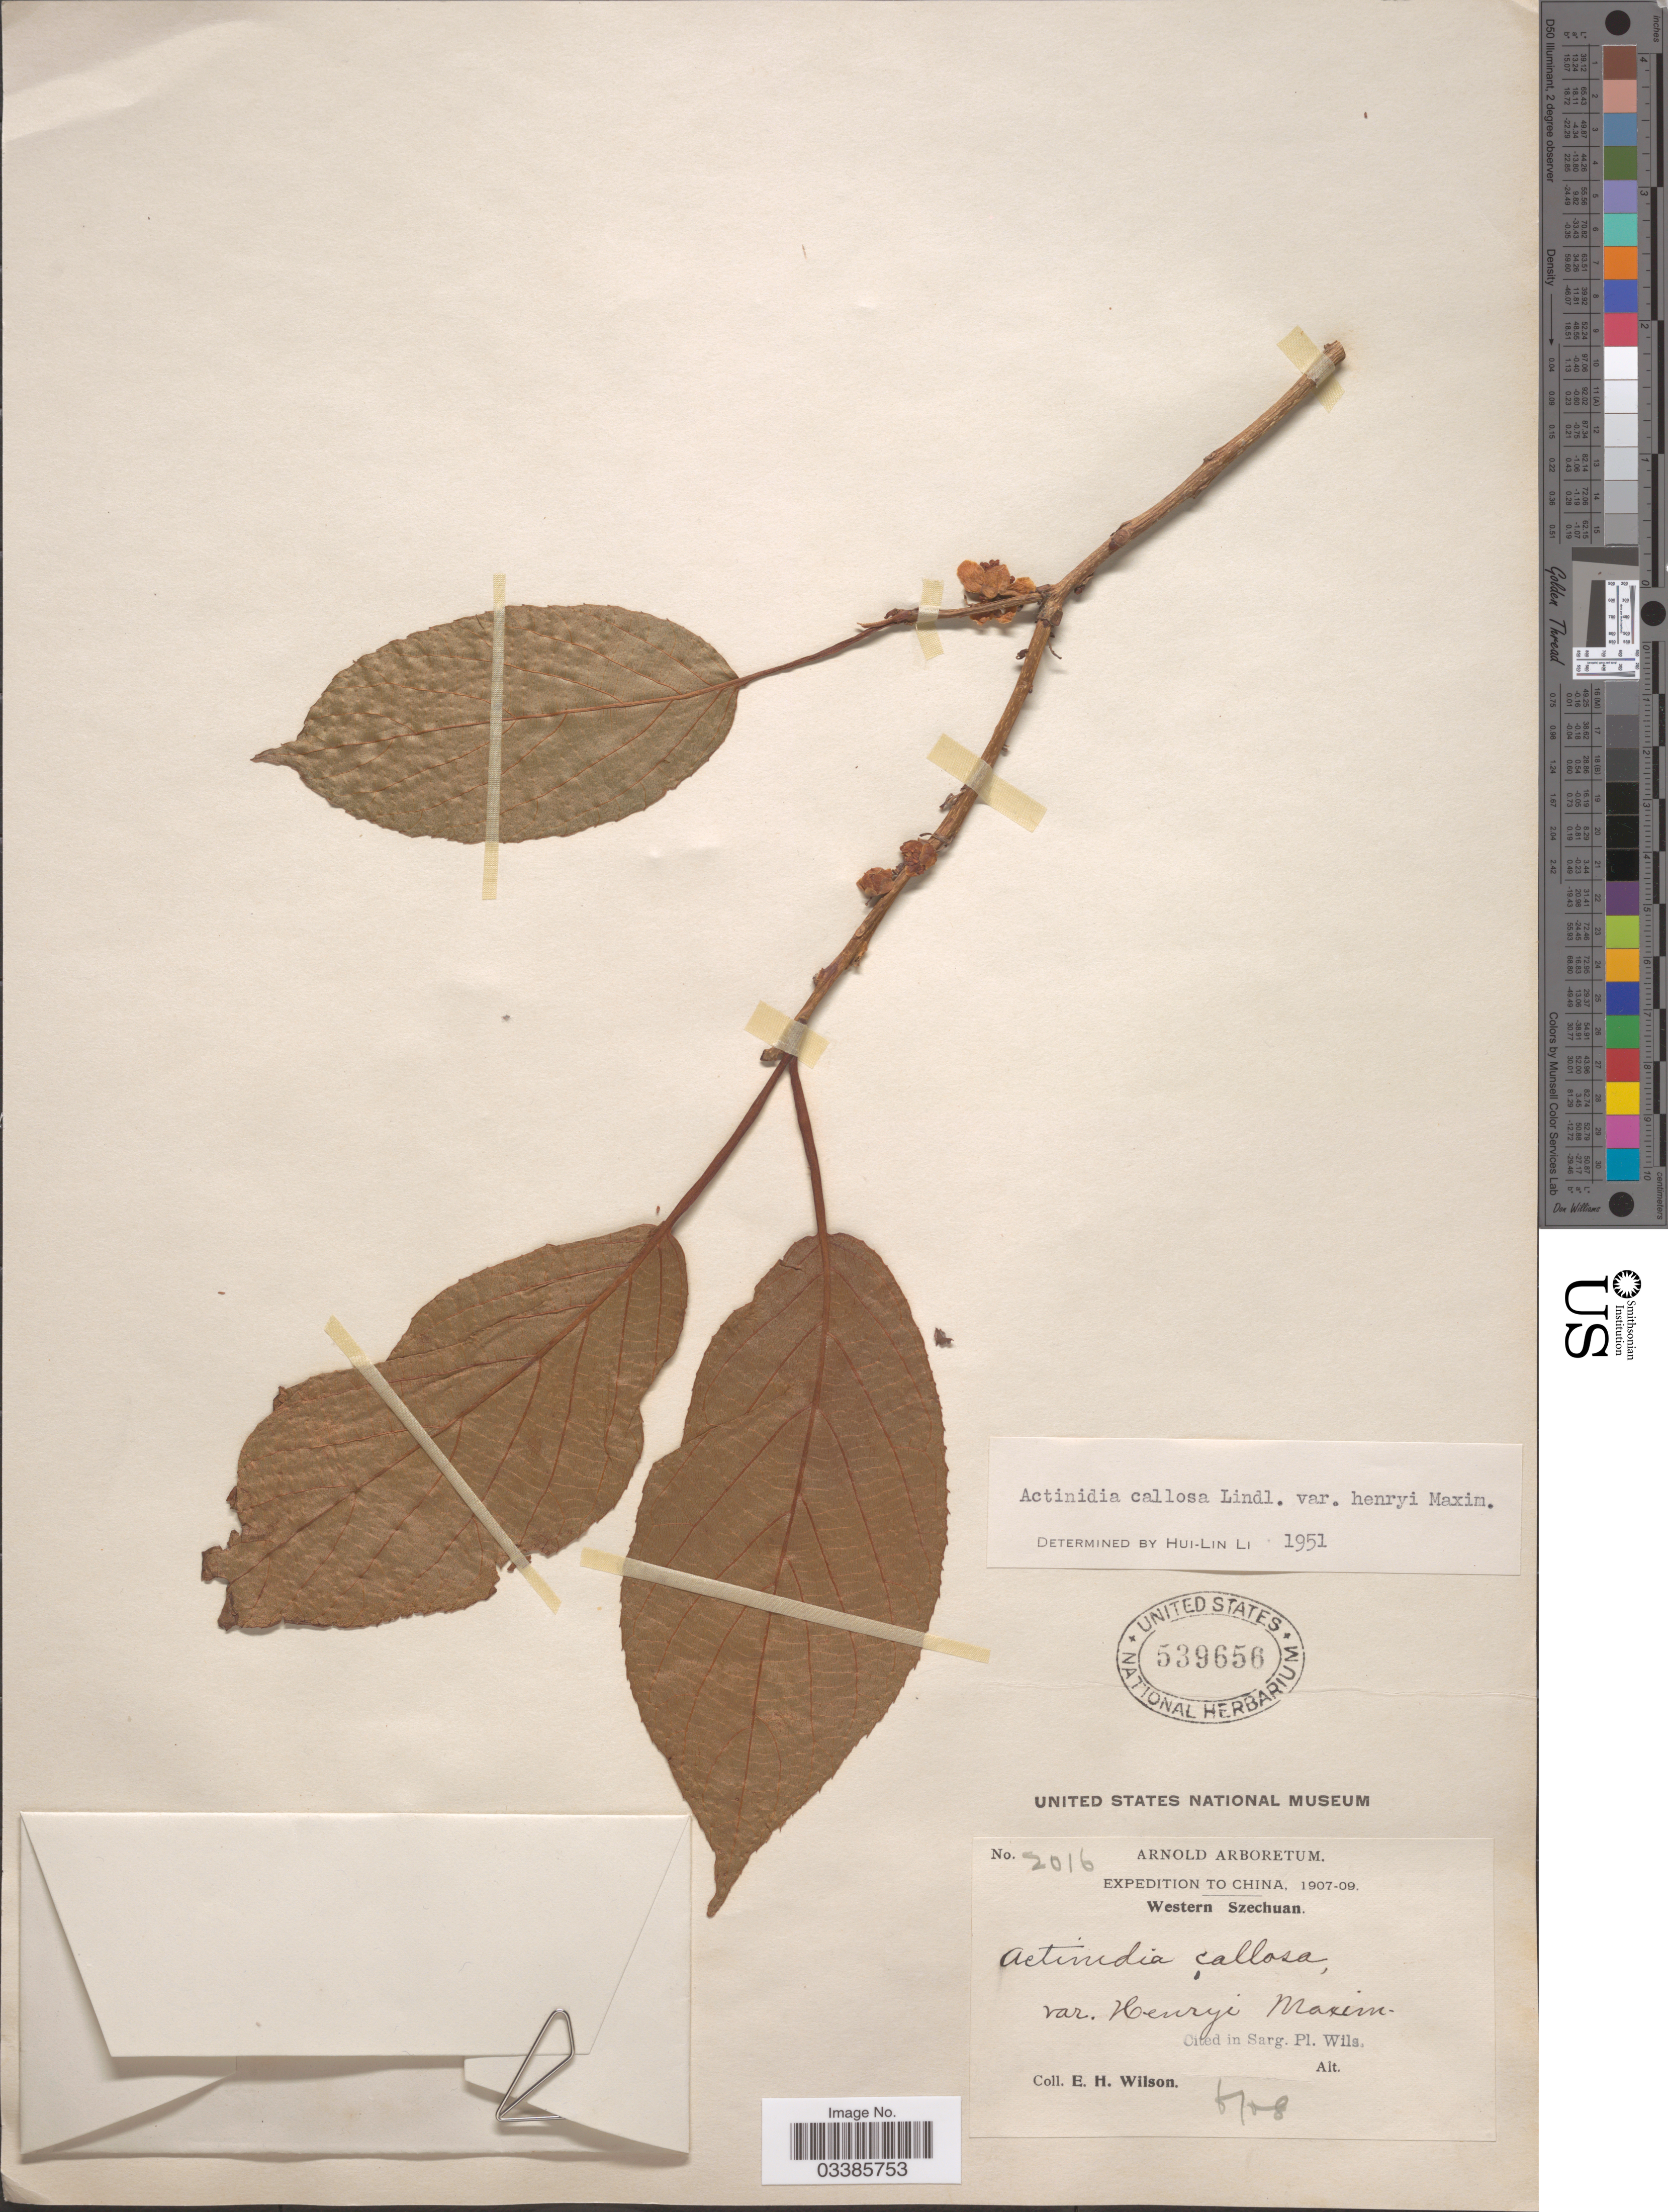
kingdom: Plantae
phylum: Tracheophyta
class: Magnoliopsida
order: Ericales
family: Actinidiaceae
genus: Actinidia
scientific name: Actinidia callosa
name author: Lindl.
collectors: E. Wilson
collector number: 2016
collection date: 1908-06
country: China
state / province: Sichuan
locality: Western Szechuan.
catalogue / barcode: US 539656